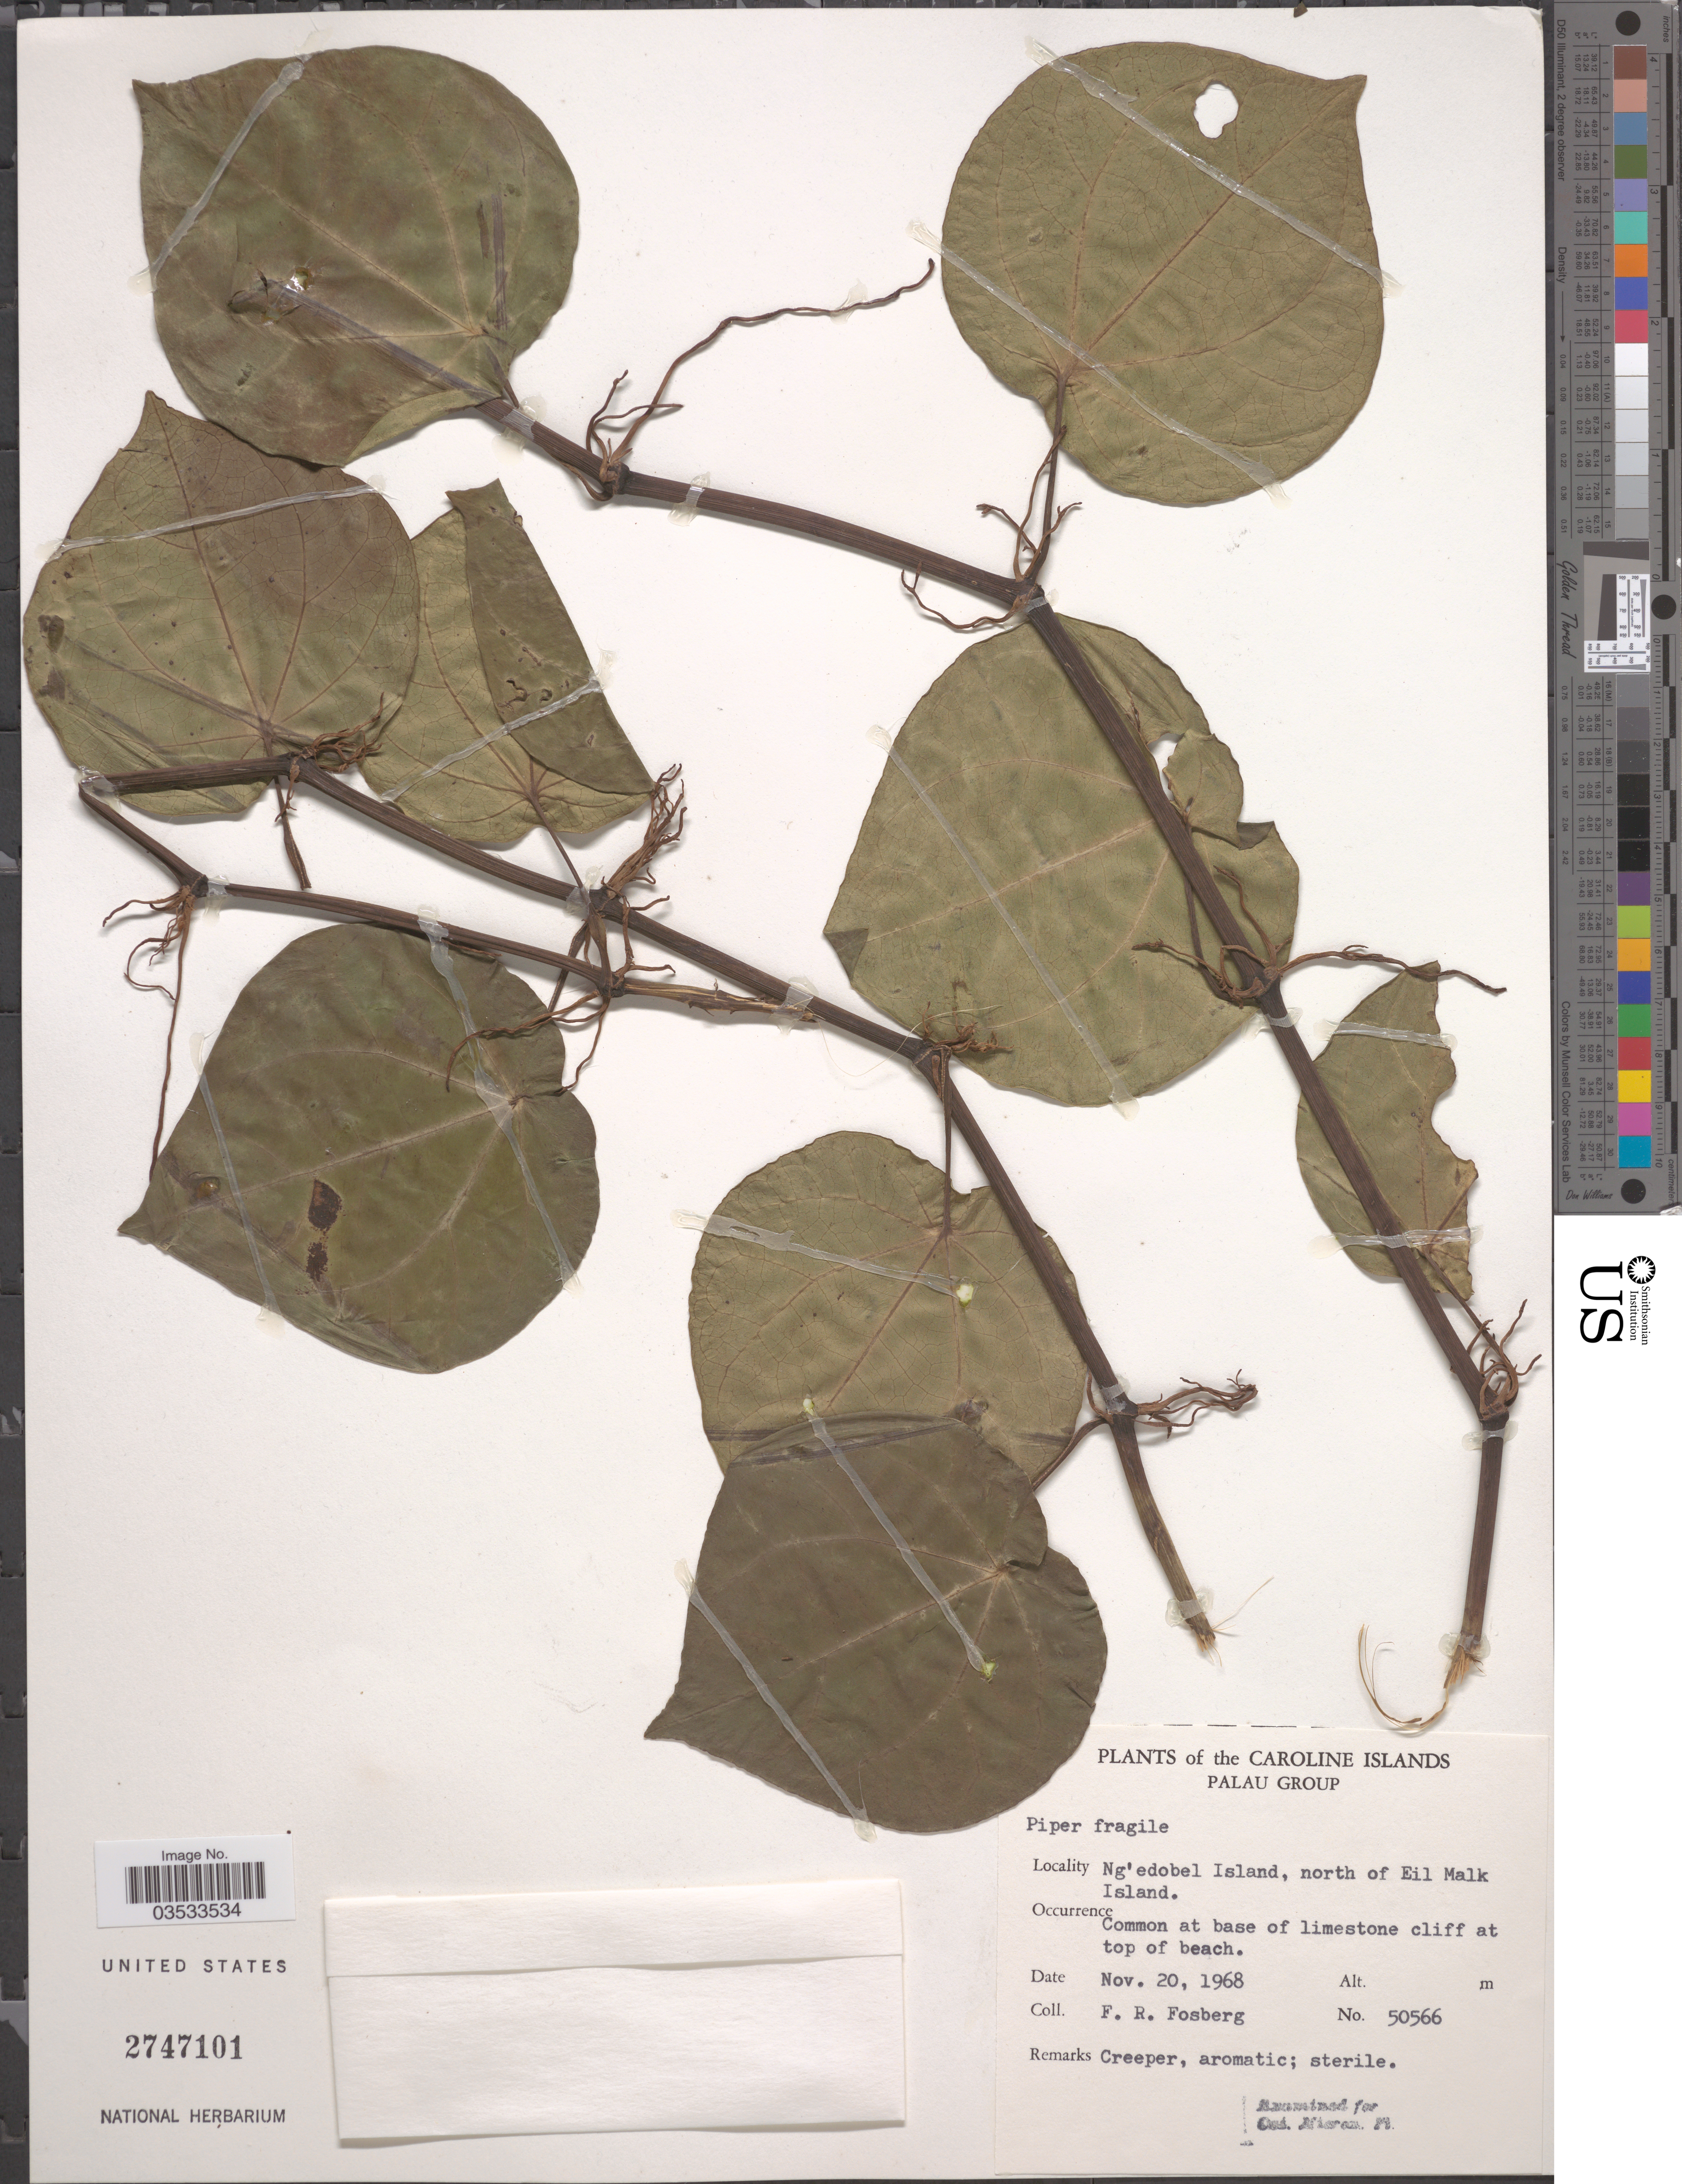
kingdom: Plantae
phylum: Tracheophyta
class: Magnoliopsida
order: Piperales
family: Piperaceae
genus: Piper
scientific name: Piper fragile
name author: Benth.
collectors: F. R. Fosberg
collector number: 50566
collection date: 1968-11-20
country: Palau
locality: The Caroline Islands. Palau Group. Ng'edobel Island, north of Eil Malk Island. At base of limestone cliff at top of beach.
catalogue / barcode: US 2747101